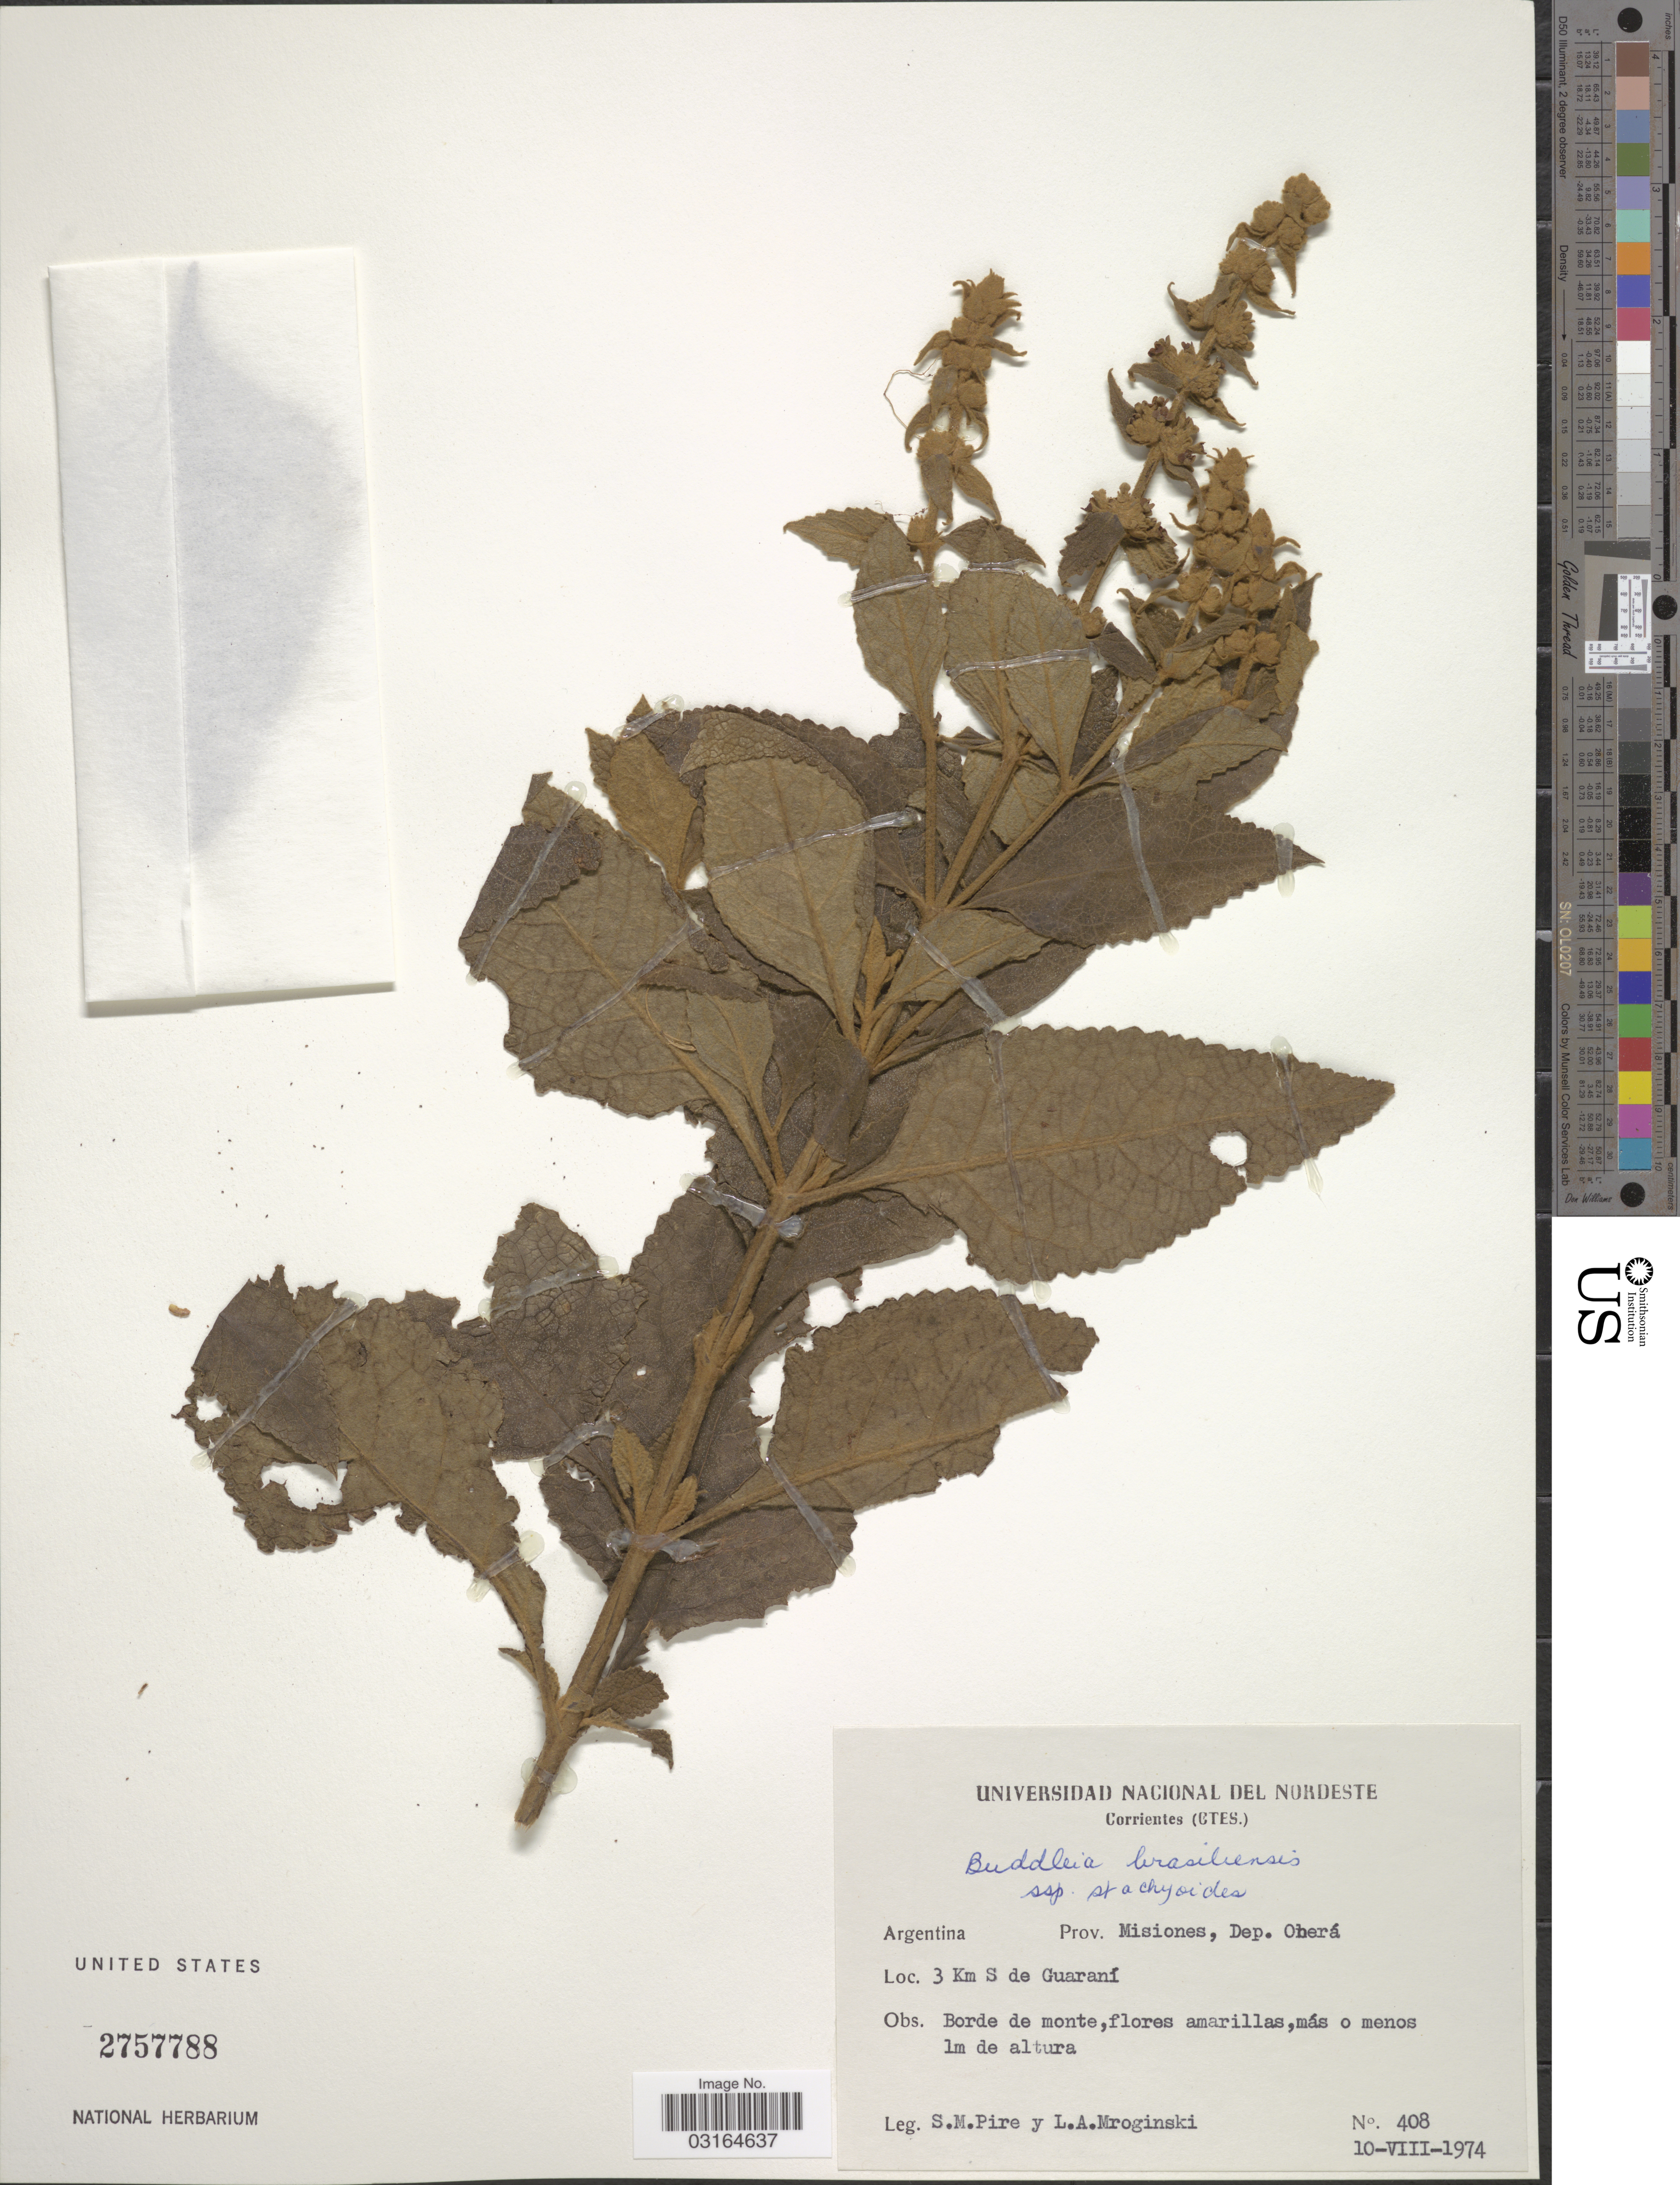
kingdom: Plantae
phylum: Tracheophyta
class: Magnoliopsida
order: Lamiales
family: Scrophulariaceae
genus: Buddleja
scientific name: Buddleja stachyoides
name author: Cham. & Schltdl.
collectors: S. Pire & L. Mroginski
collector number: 408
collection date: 1974-08-10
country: Argentina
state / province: Misiones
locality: Dep. Oberá. 3 Km S de Guaraní.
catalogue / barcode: US 2757788